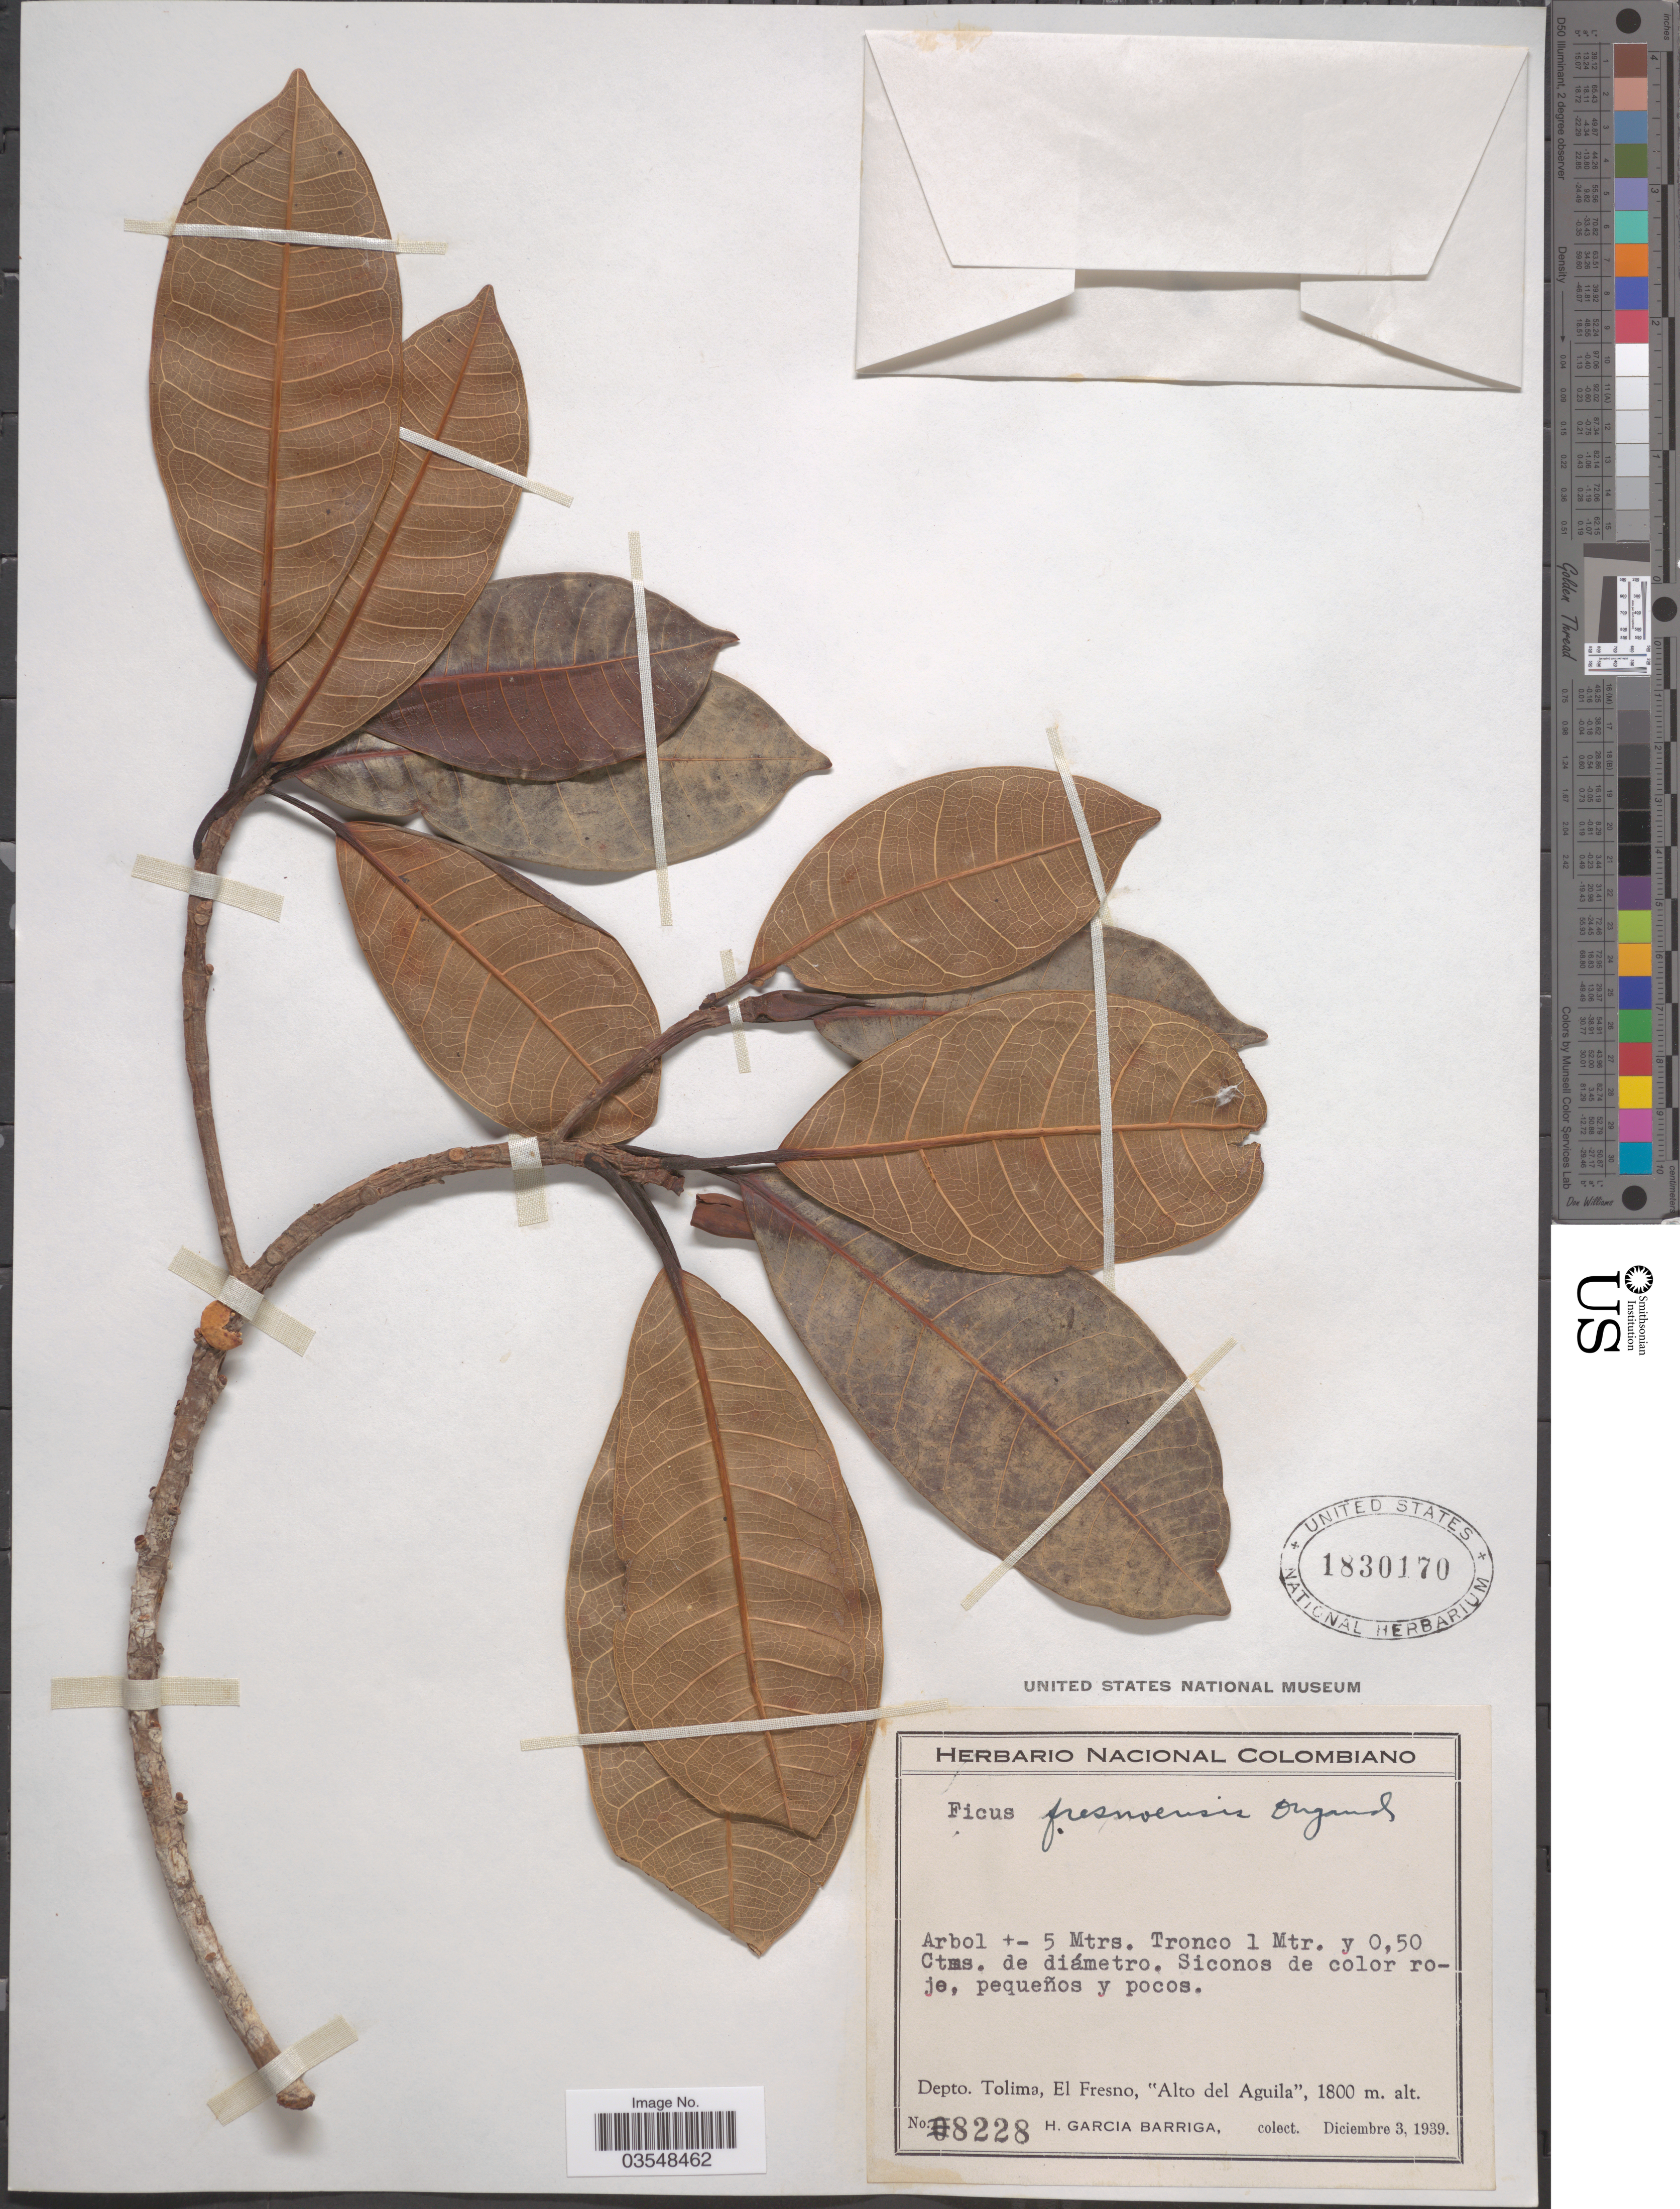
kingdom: Plantae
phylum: Tracheophyta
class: Magnoliopsida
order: Rosales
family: Moraceae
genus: Ficus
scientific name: Ficus fresnoensis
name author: Dugand G.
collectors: H. García Barriga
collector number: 8228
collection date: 1939-12-03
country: Colombia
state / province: Tolima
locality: Depto. Tolima, El Fresno, "Alto del Aguila".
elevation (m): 1800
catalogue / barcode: US 1830170